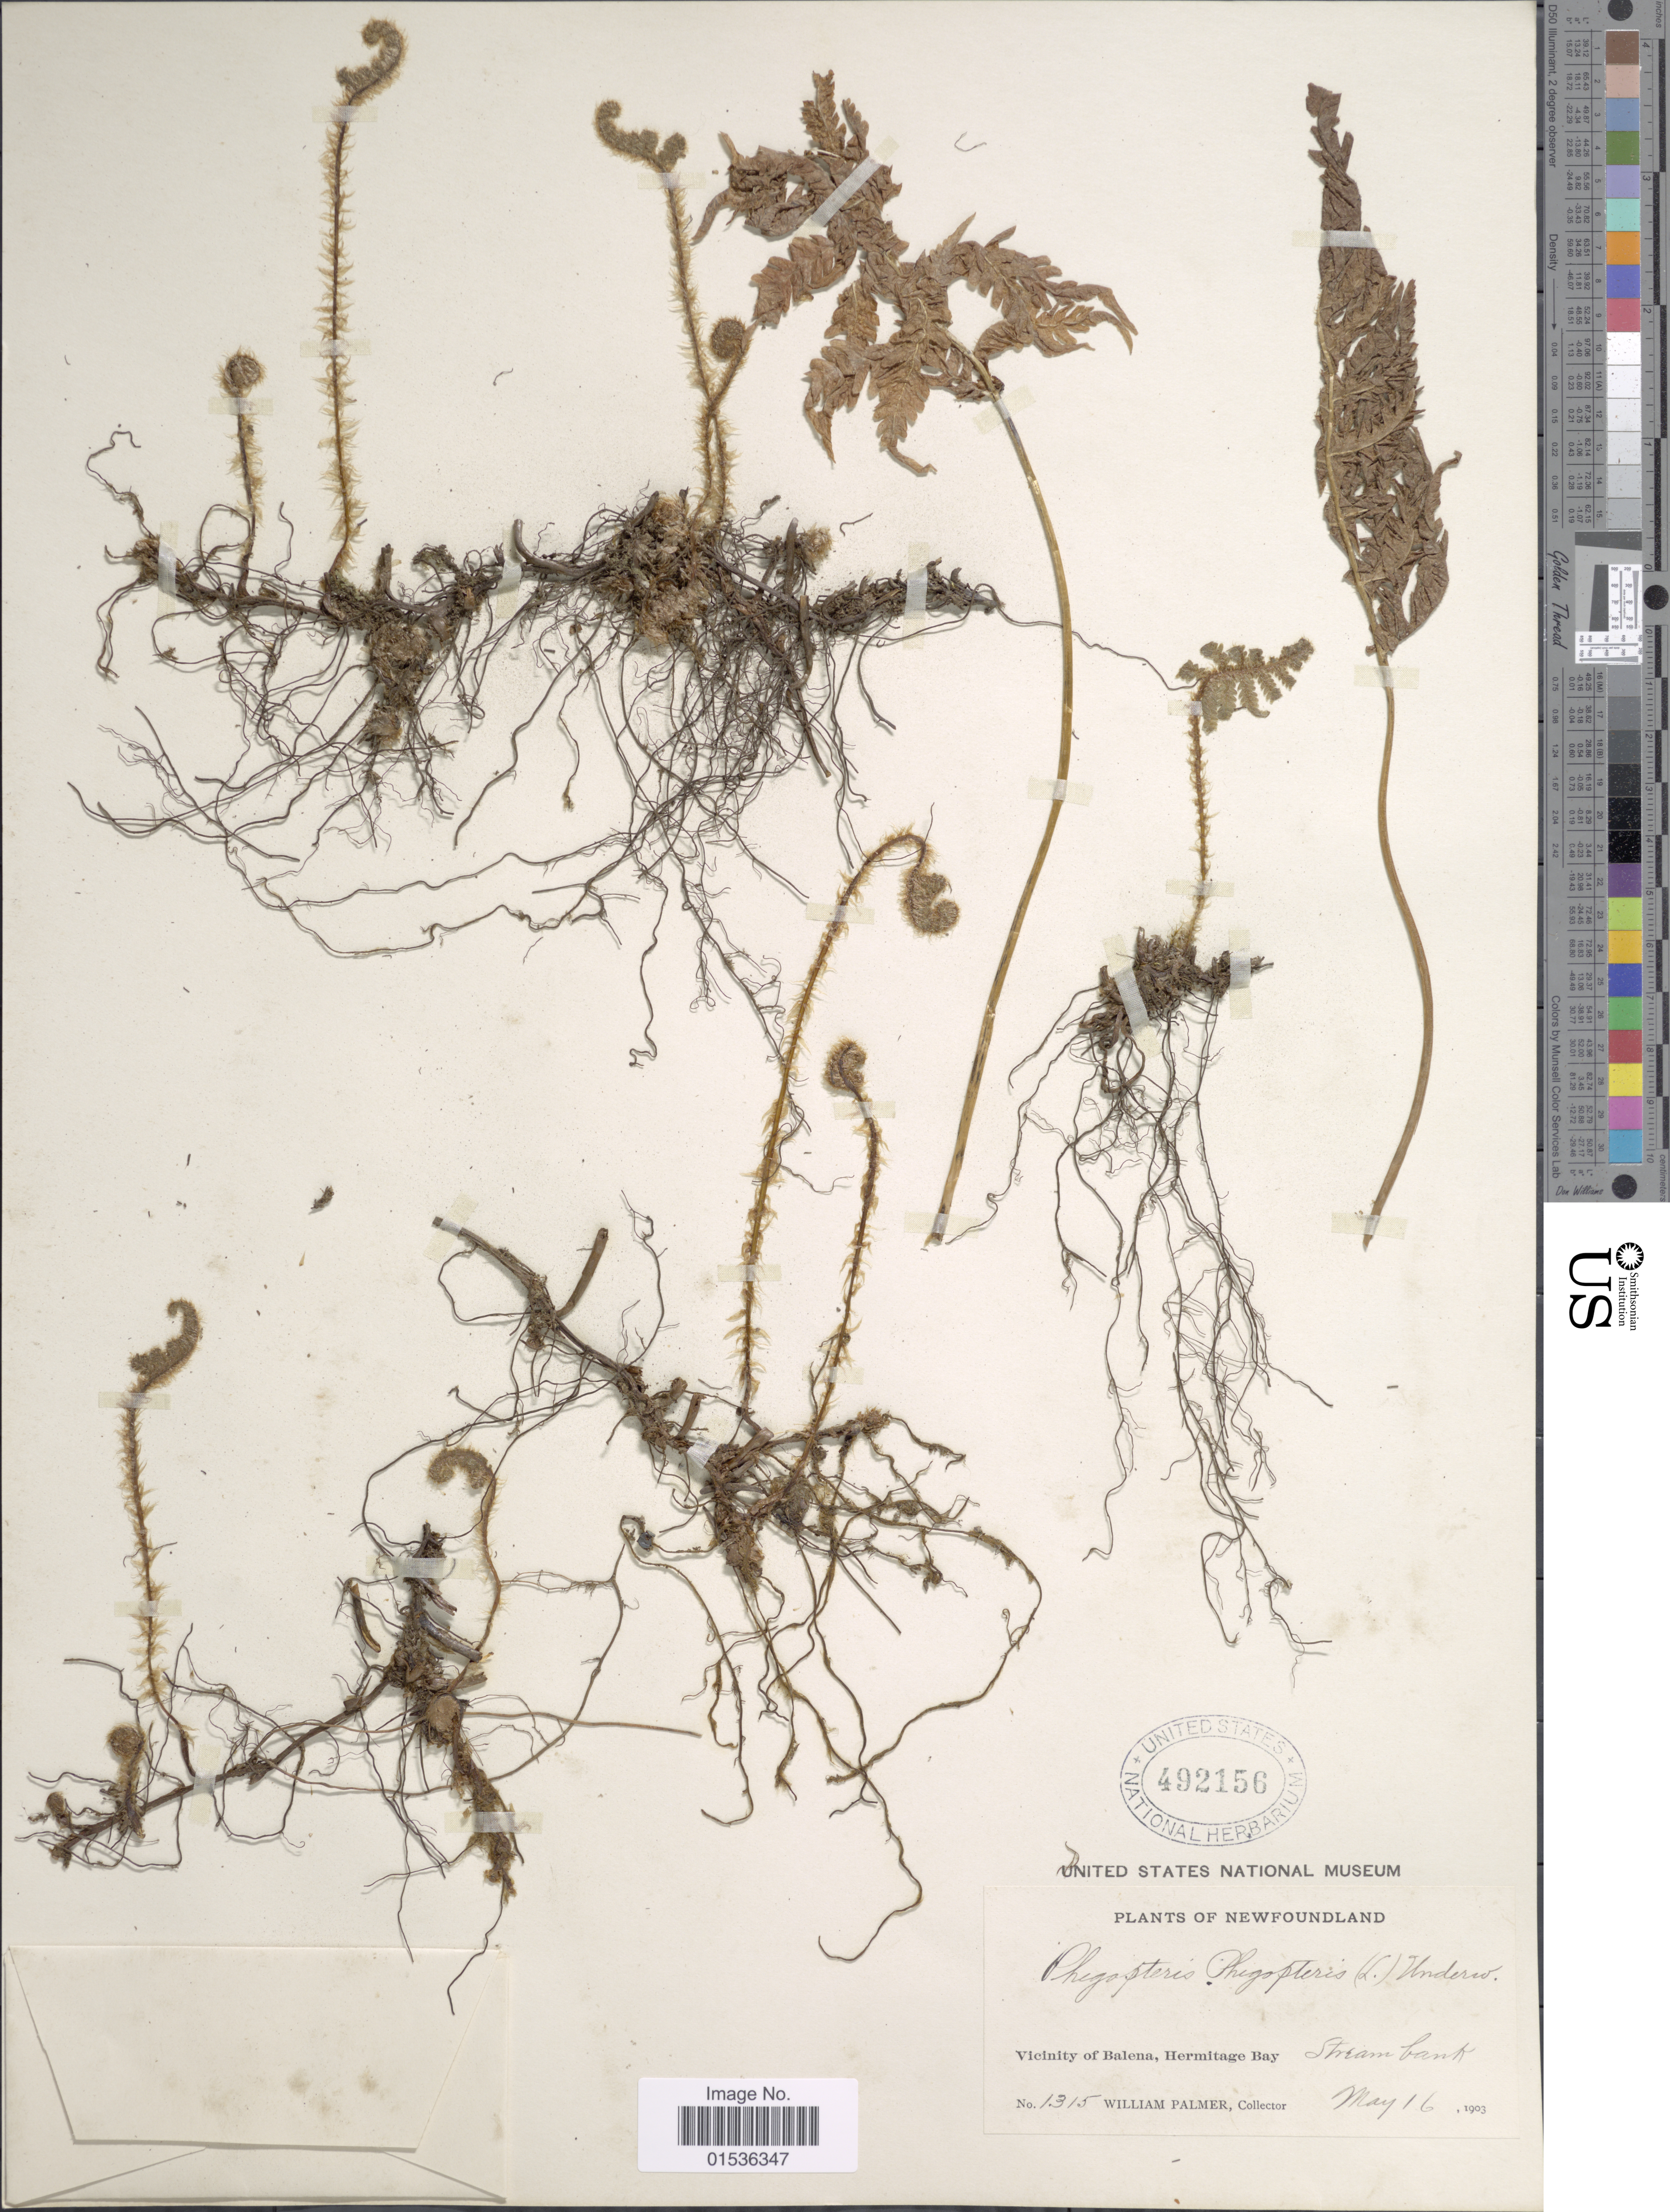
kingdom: Plantae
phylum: Tracheophyta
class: Polypodiopsida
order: Polypodiales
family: Thelypteridaceae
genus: Phegopteris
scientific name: Phegopteris connectilis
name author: (Michx.) Watt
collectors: W. Palmer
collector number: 1315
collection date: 1903-05-16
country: Canada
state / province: Newfoundland and Labrador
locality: Newfoundland. Vicinity of Balena, Hermitage Bay.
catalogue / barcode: US 492156